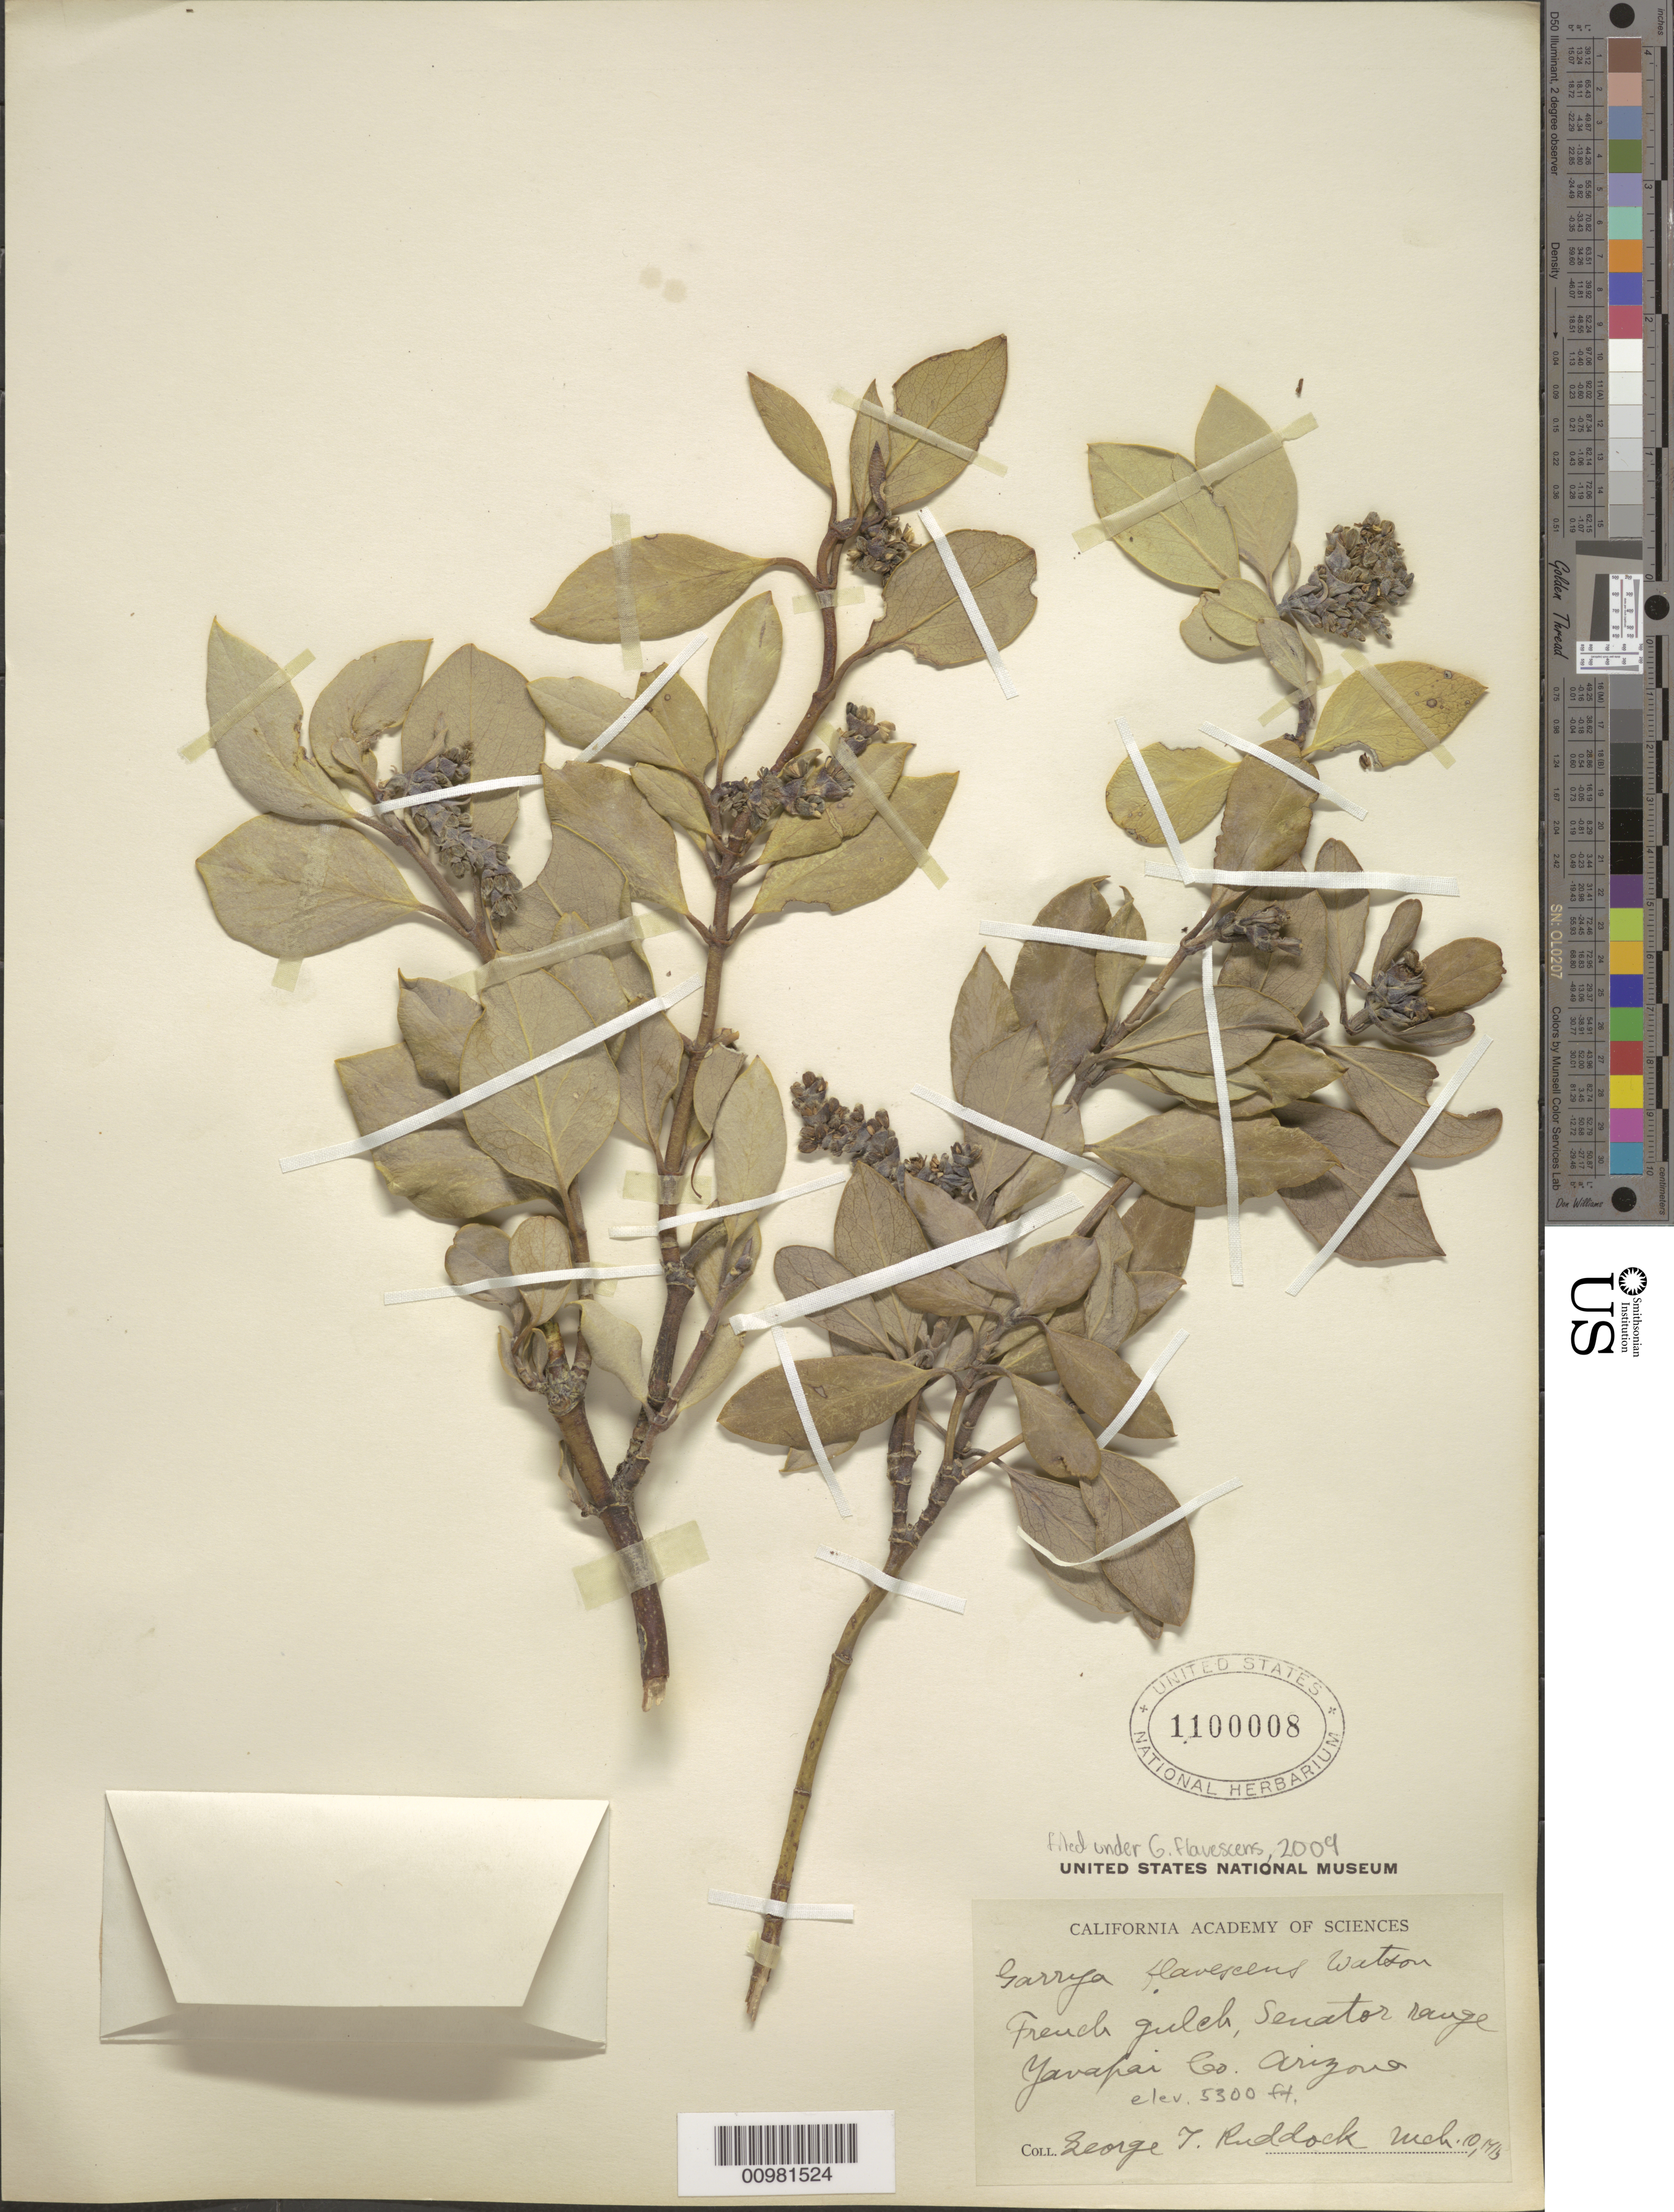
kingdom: Plantae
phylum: Tracheophyta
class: Magnoliopsida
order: Garryales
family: Garryaceae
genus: Garrya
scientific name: Garrya flavescens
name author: S. Watson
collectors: G. T. Ruddock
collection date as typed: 10 Mar 1915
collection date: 1915-03-10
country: United States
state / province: Arizona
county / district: Yavapai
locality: Senator range, French Gulch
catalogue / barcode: US 1100008